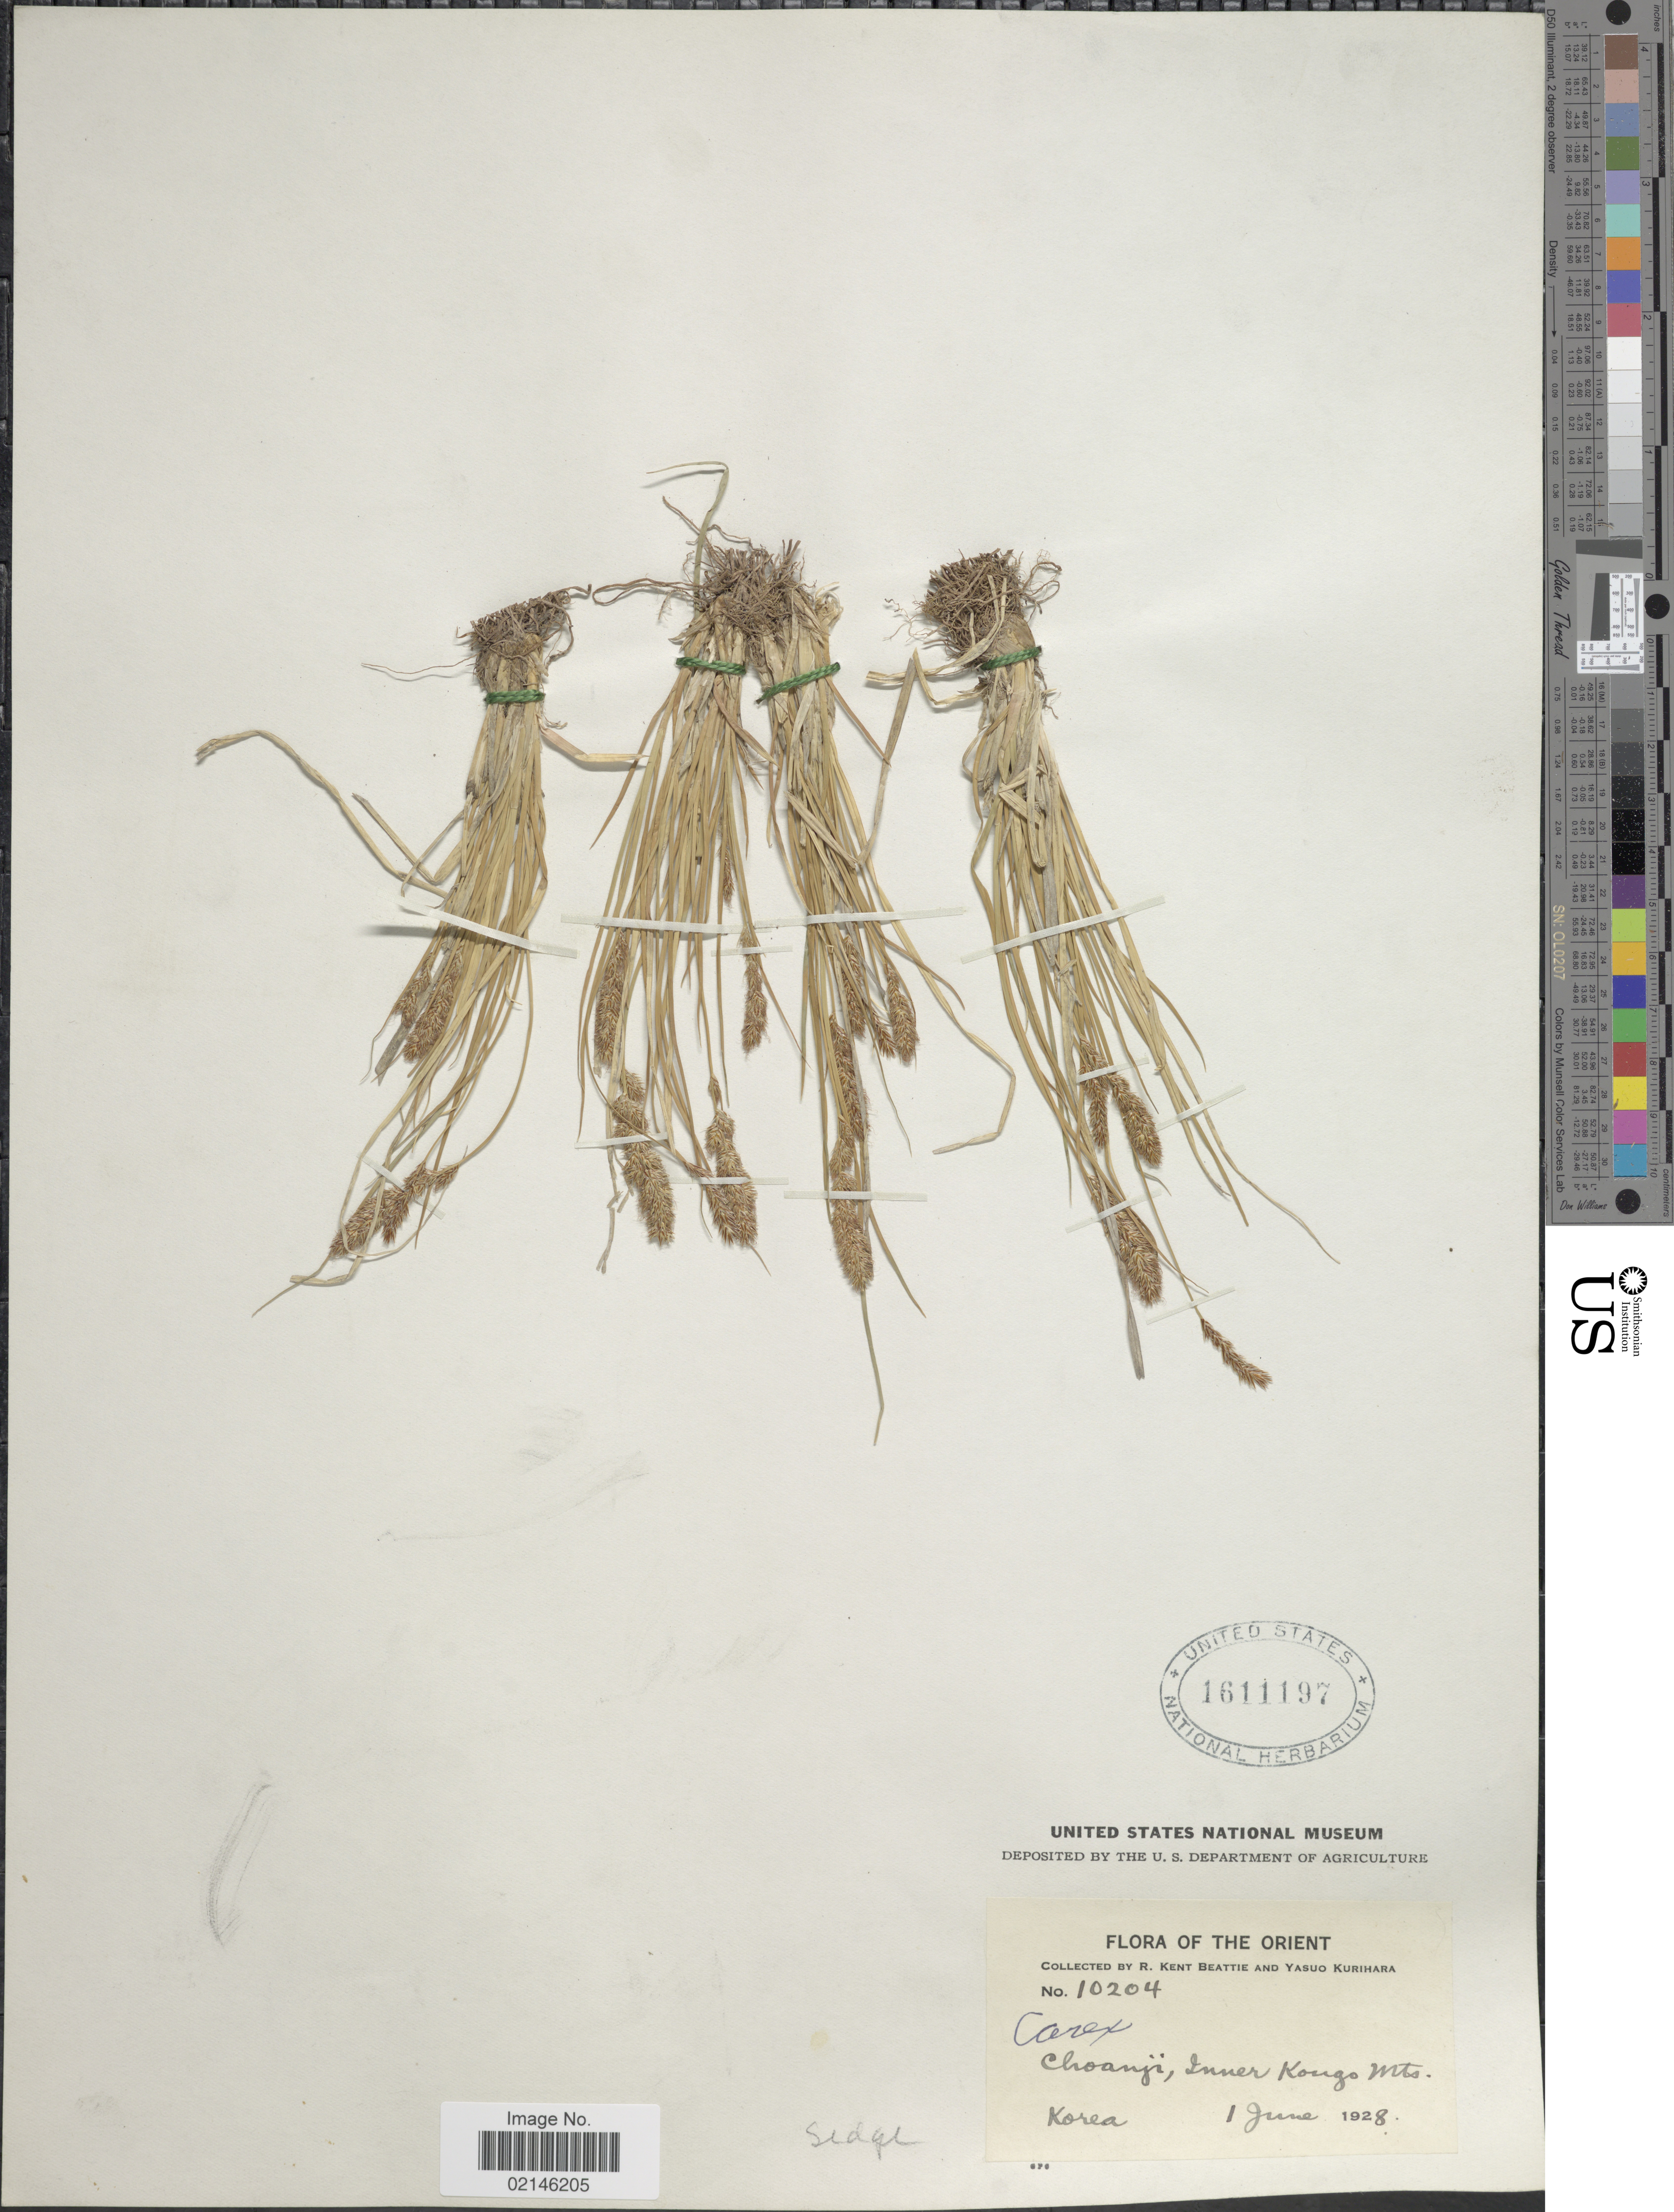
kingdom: Plantae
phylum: Tracheophyta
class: Liliopsida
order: Poales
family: Cyperaceae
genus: Carex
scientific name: Carex sp.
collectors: R. K. Beattie & Y. Kurihara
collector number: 10204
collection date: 1928-06-01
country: North Korea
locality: Orient. Choanji, Inner Kongo Mts.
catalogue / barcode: US 1611197